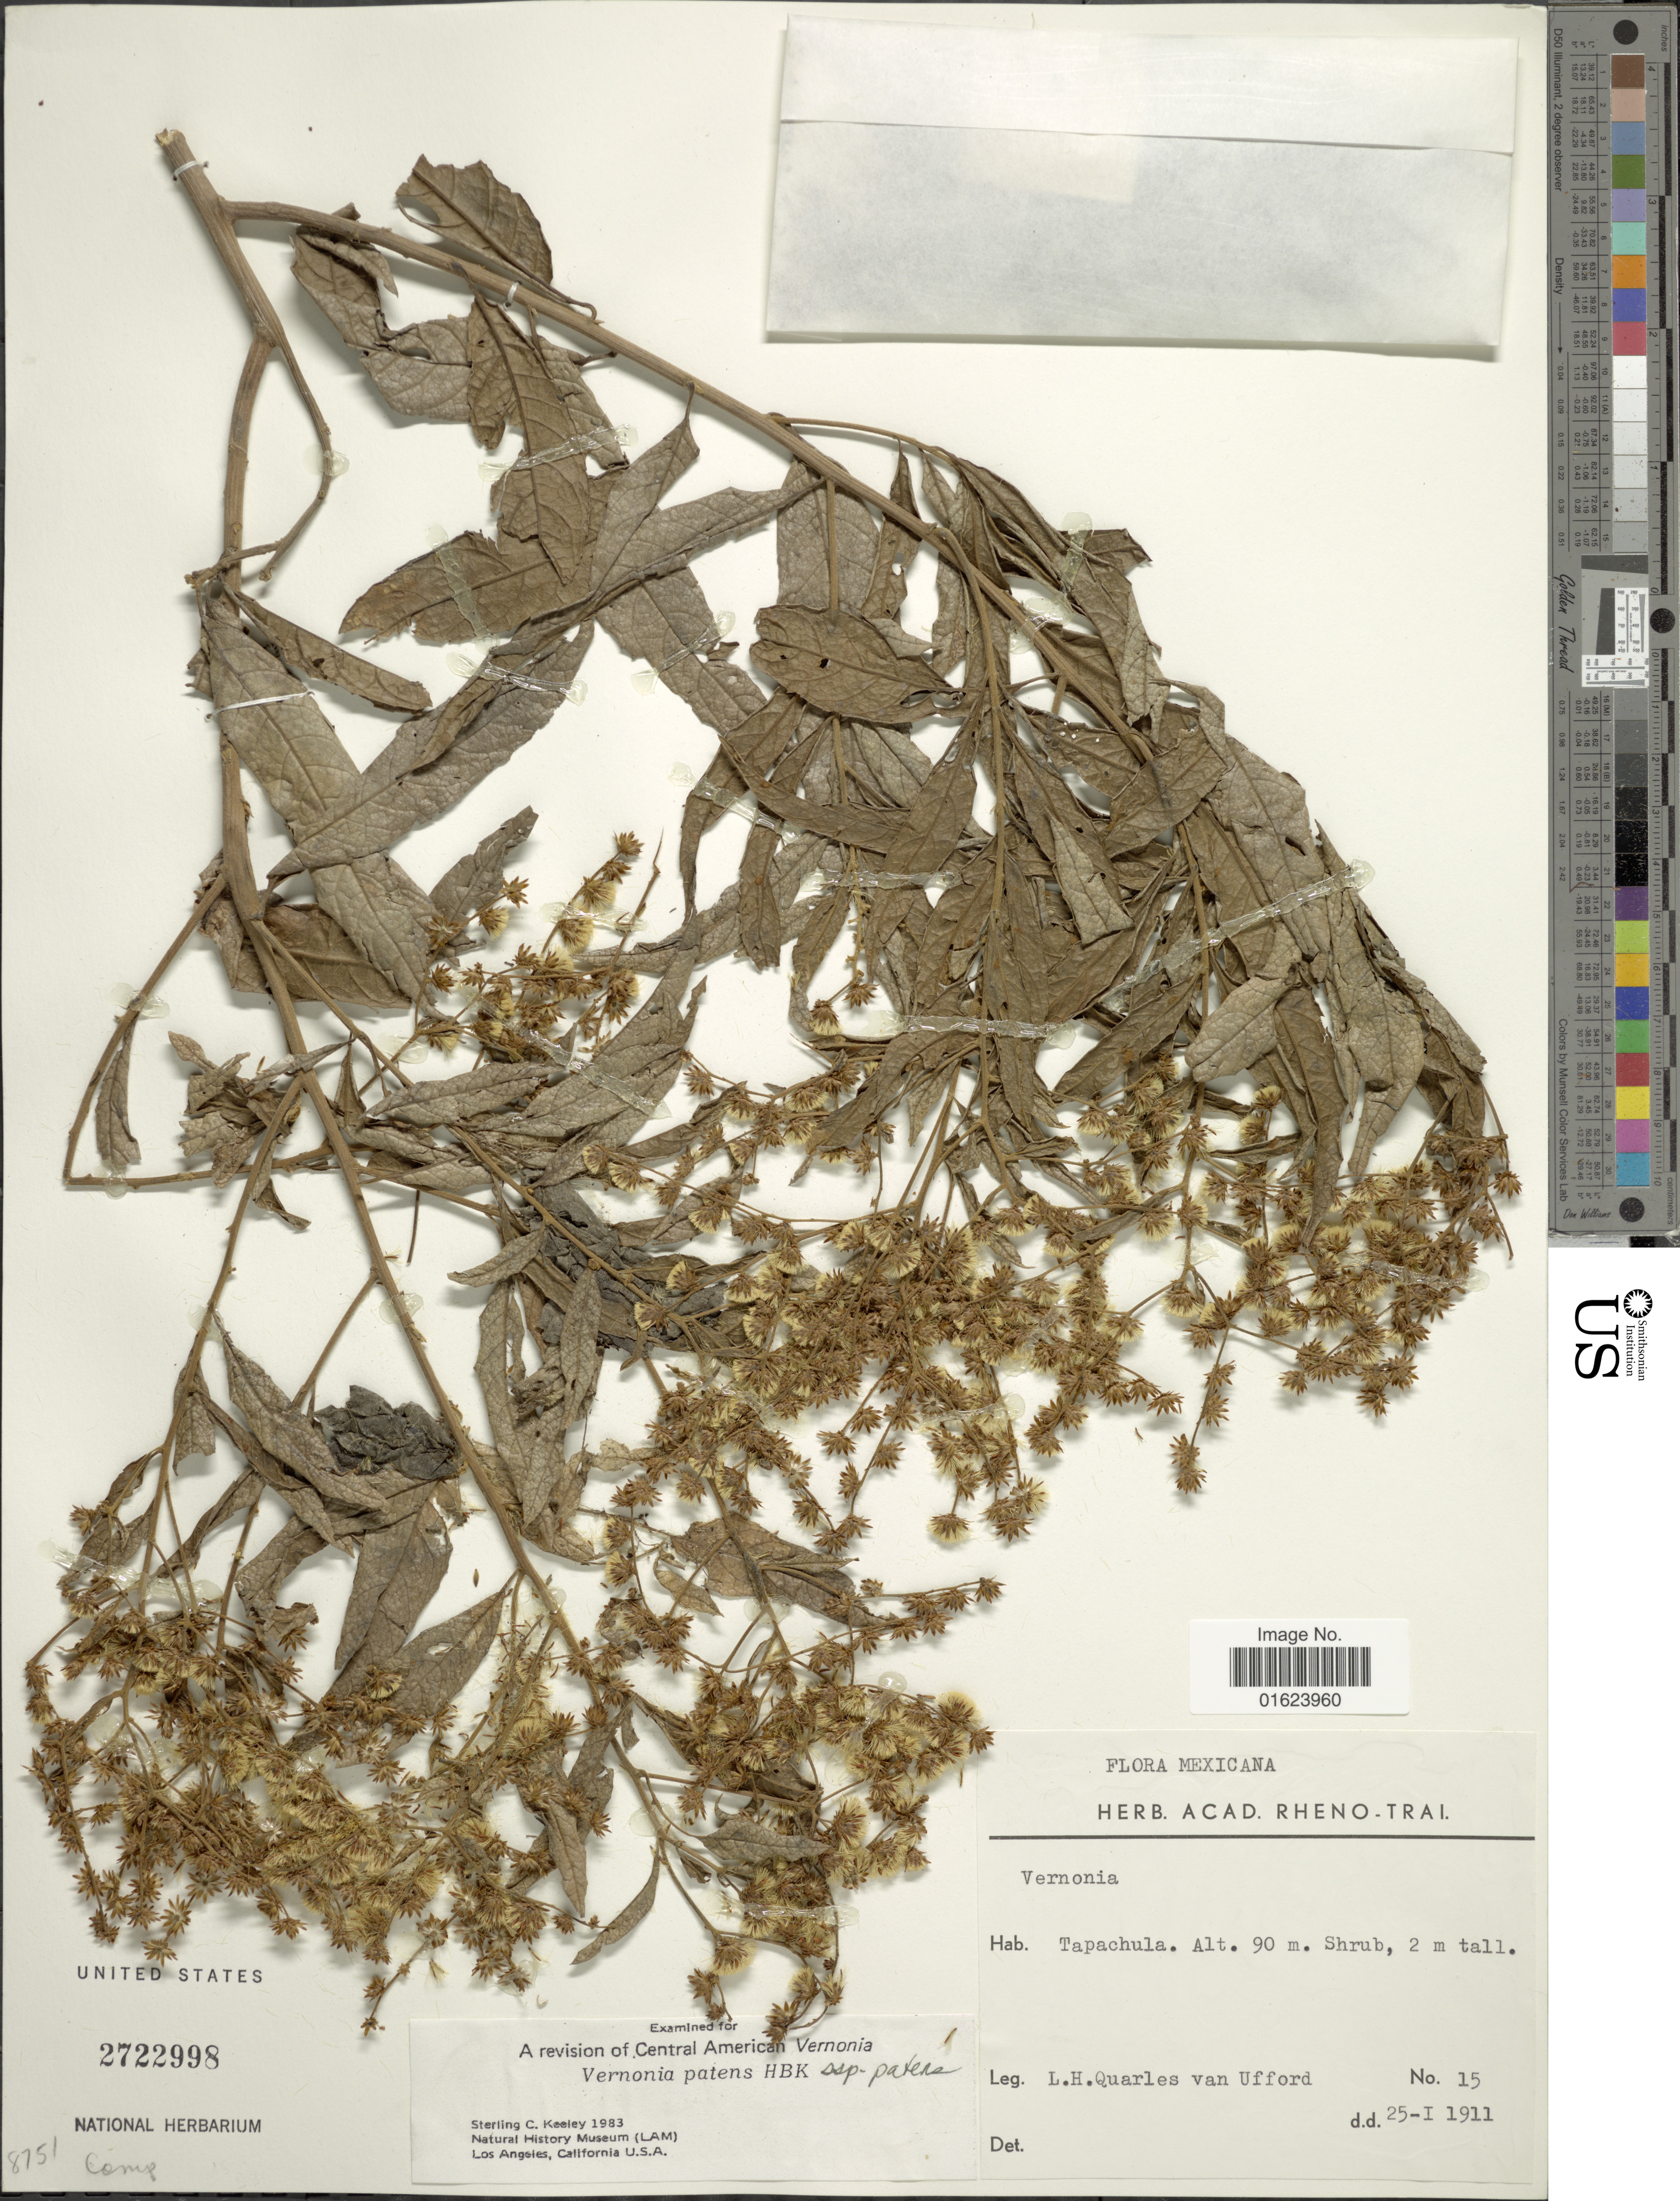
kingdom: Plantae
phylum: Tracheophyta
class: Magnoliopsida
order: Asterales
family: Asteraceae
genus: Vernonanthura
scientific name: Vernonanthura patens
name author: (Kunth) H. Rob.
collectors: Quarles van Ufford, L. H.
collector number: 15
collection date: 1911-01-25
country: Mexico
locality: Mexicana, Tapachula.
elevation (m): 90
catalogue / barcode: US 2722998